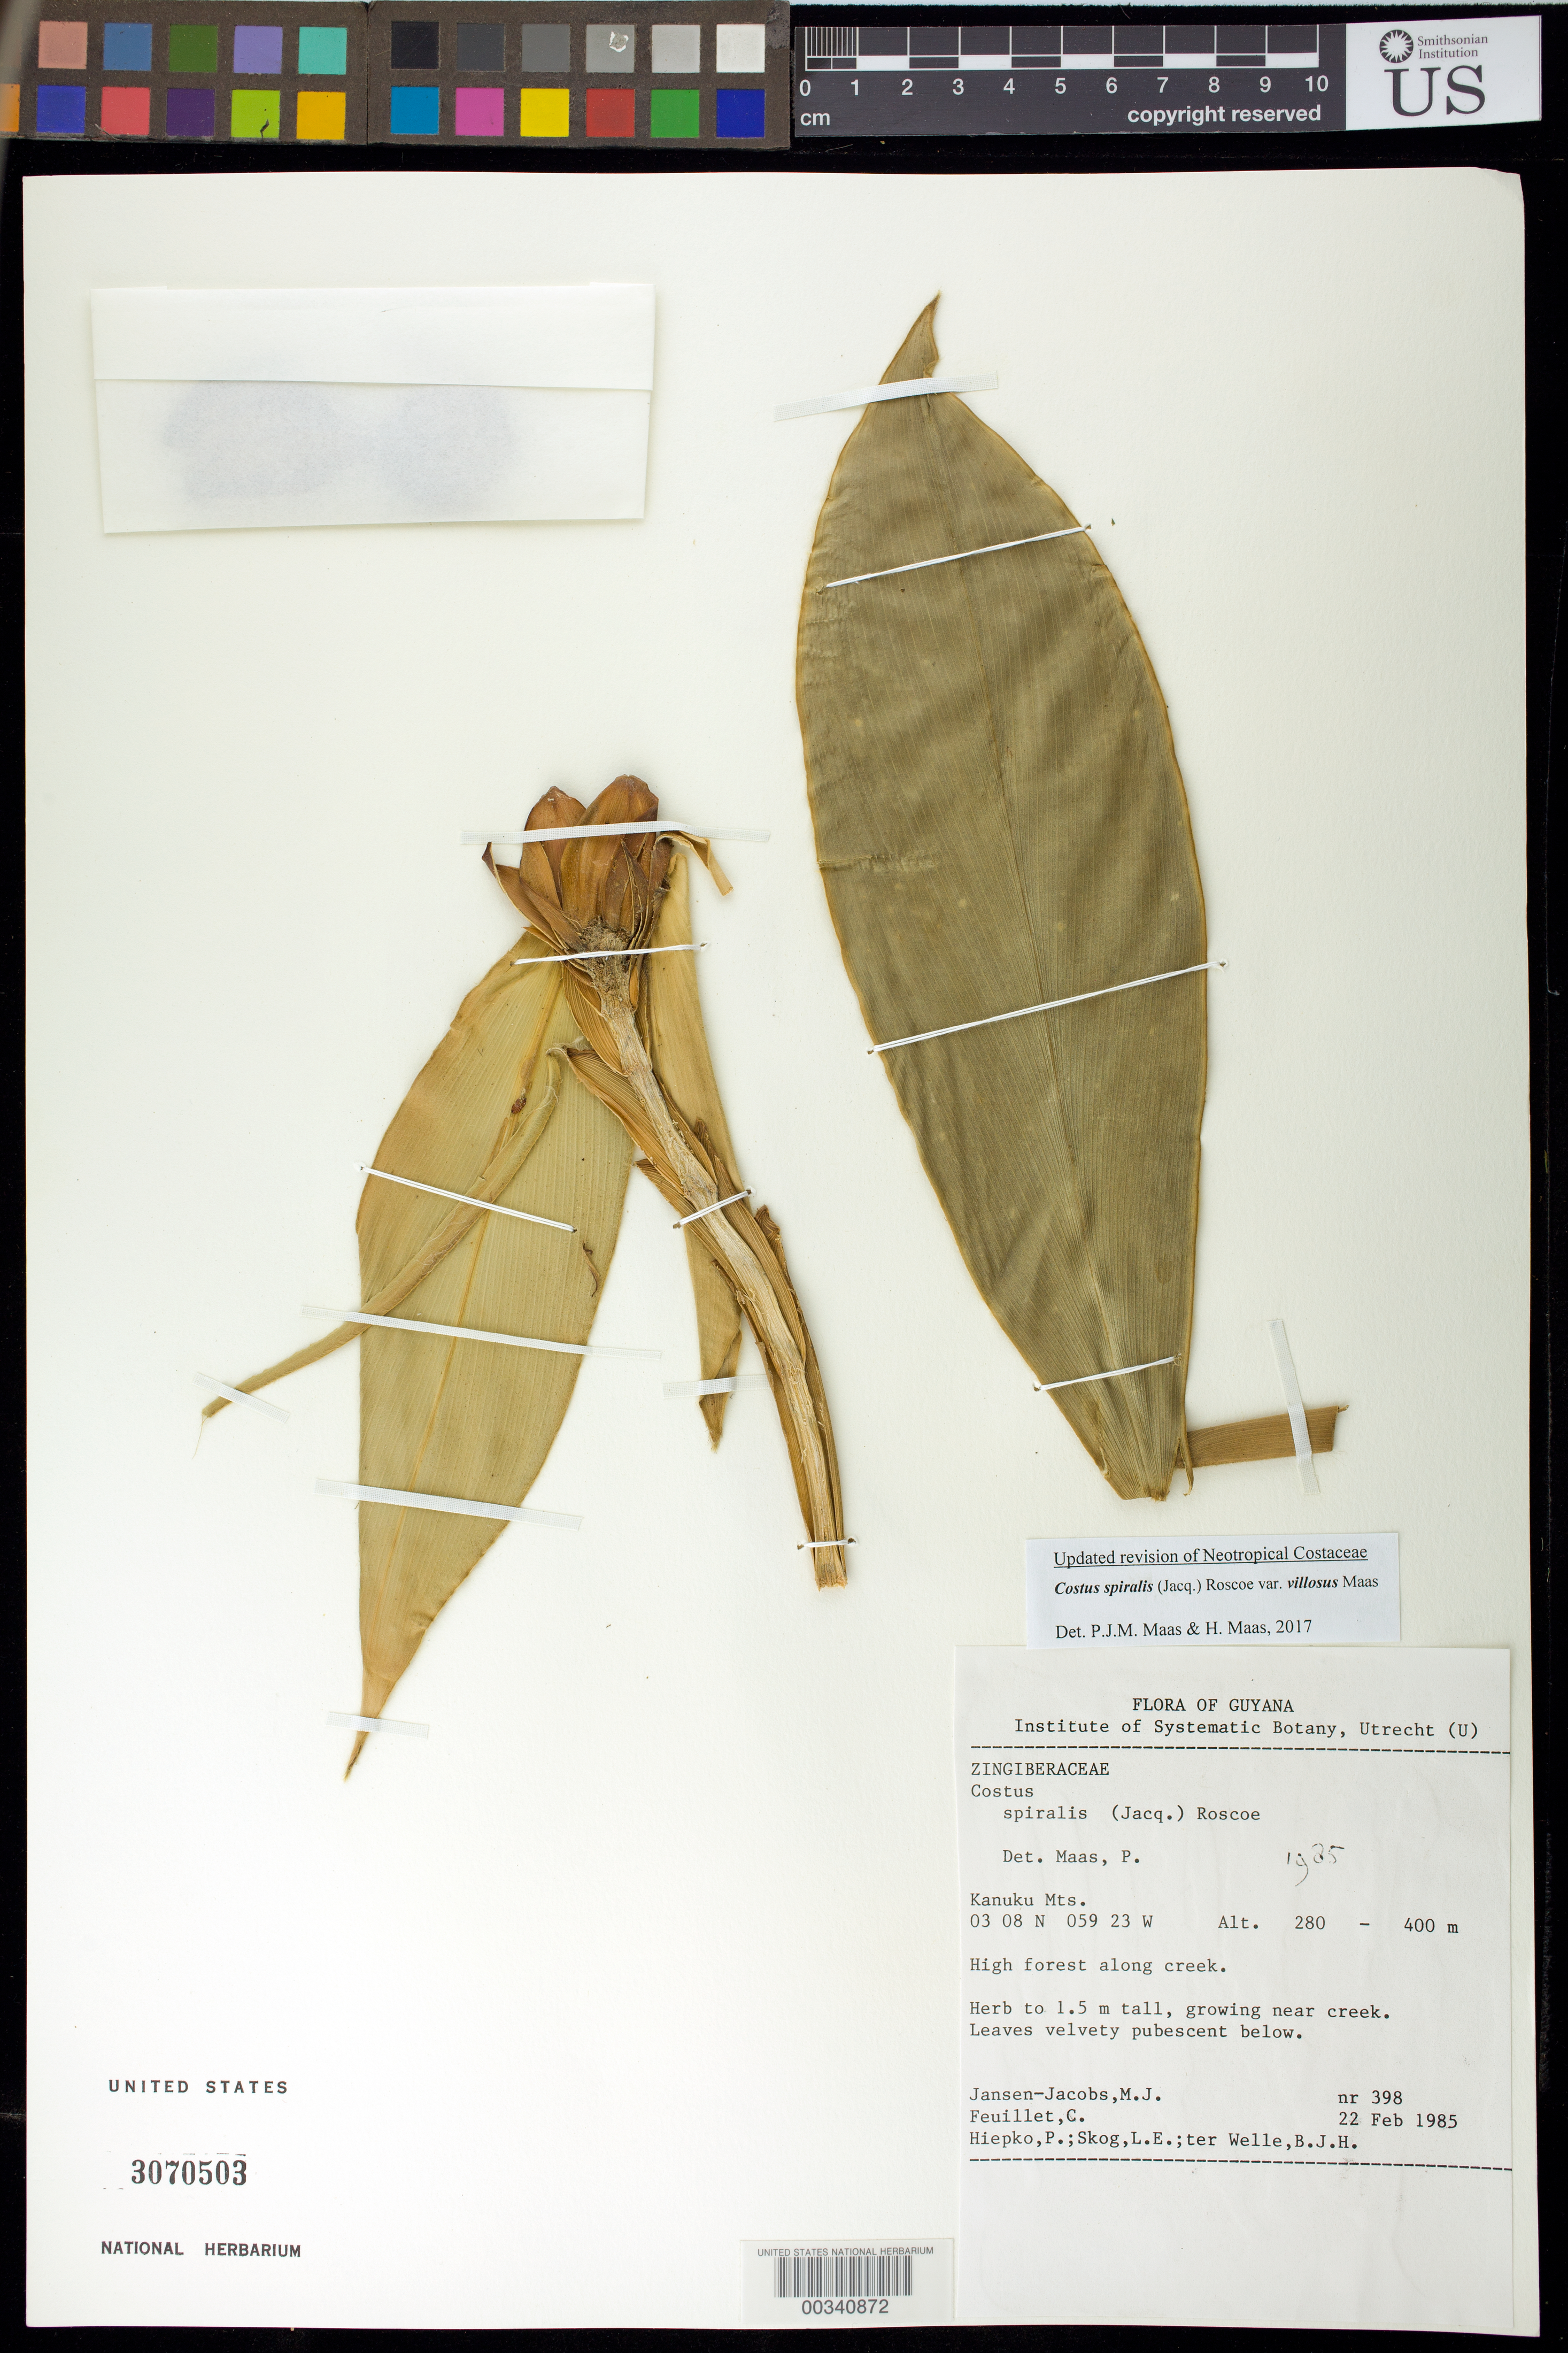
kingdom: Plantae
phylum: Tracheophyta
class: Liliopsida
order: Zingiberales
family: Costaceae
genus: Costus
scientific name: Costus spiralis var. villosus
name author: Maas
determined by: Maas, Paul J.; Maas, H.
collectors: M. J. Jansen-Jacobs, C. Feuillet, P. H. Hiepko, L. E. Skog & B. Welle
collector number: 398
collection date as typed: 22 Feb 1985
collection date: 1985-02-22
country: Guyana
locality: Kanuku mts.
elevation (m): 280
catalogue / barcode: US 3070503